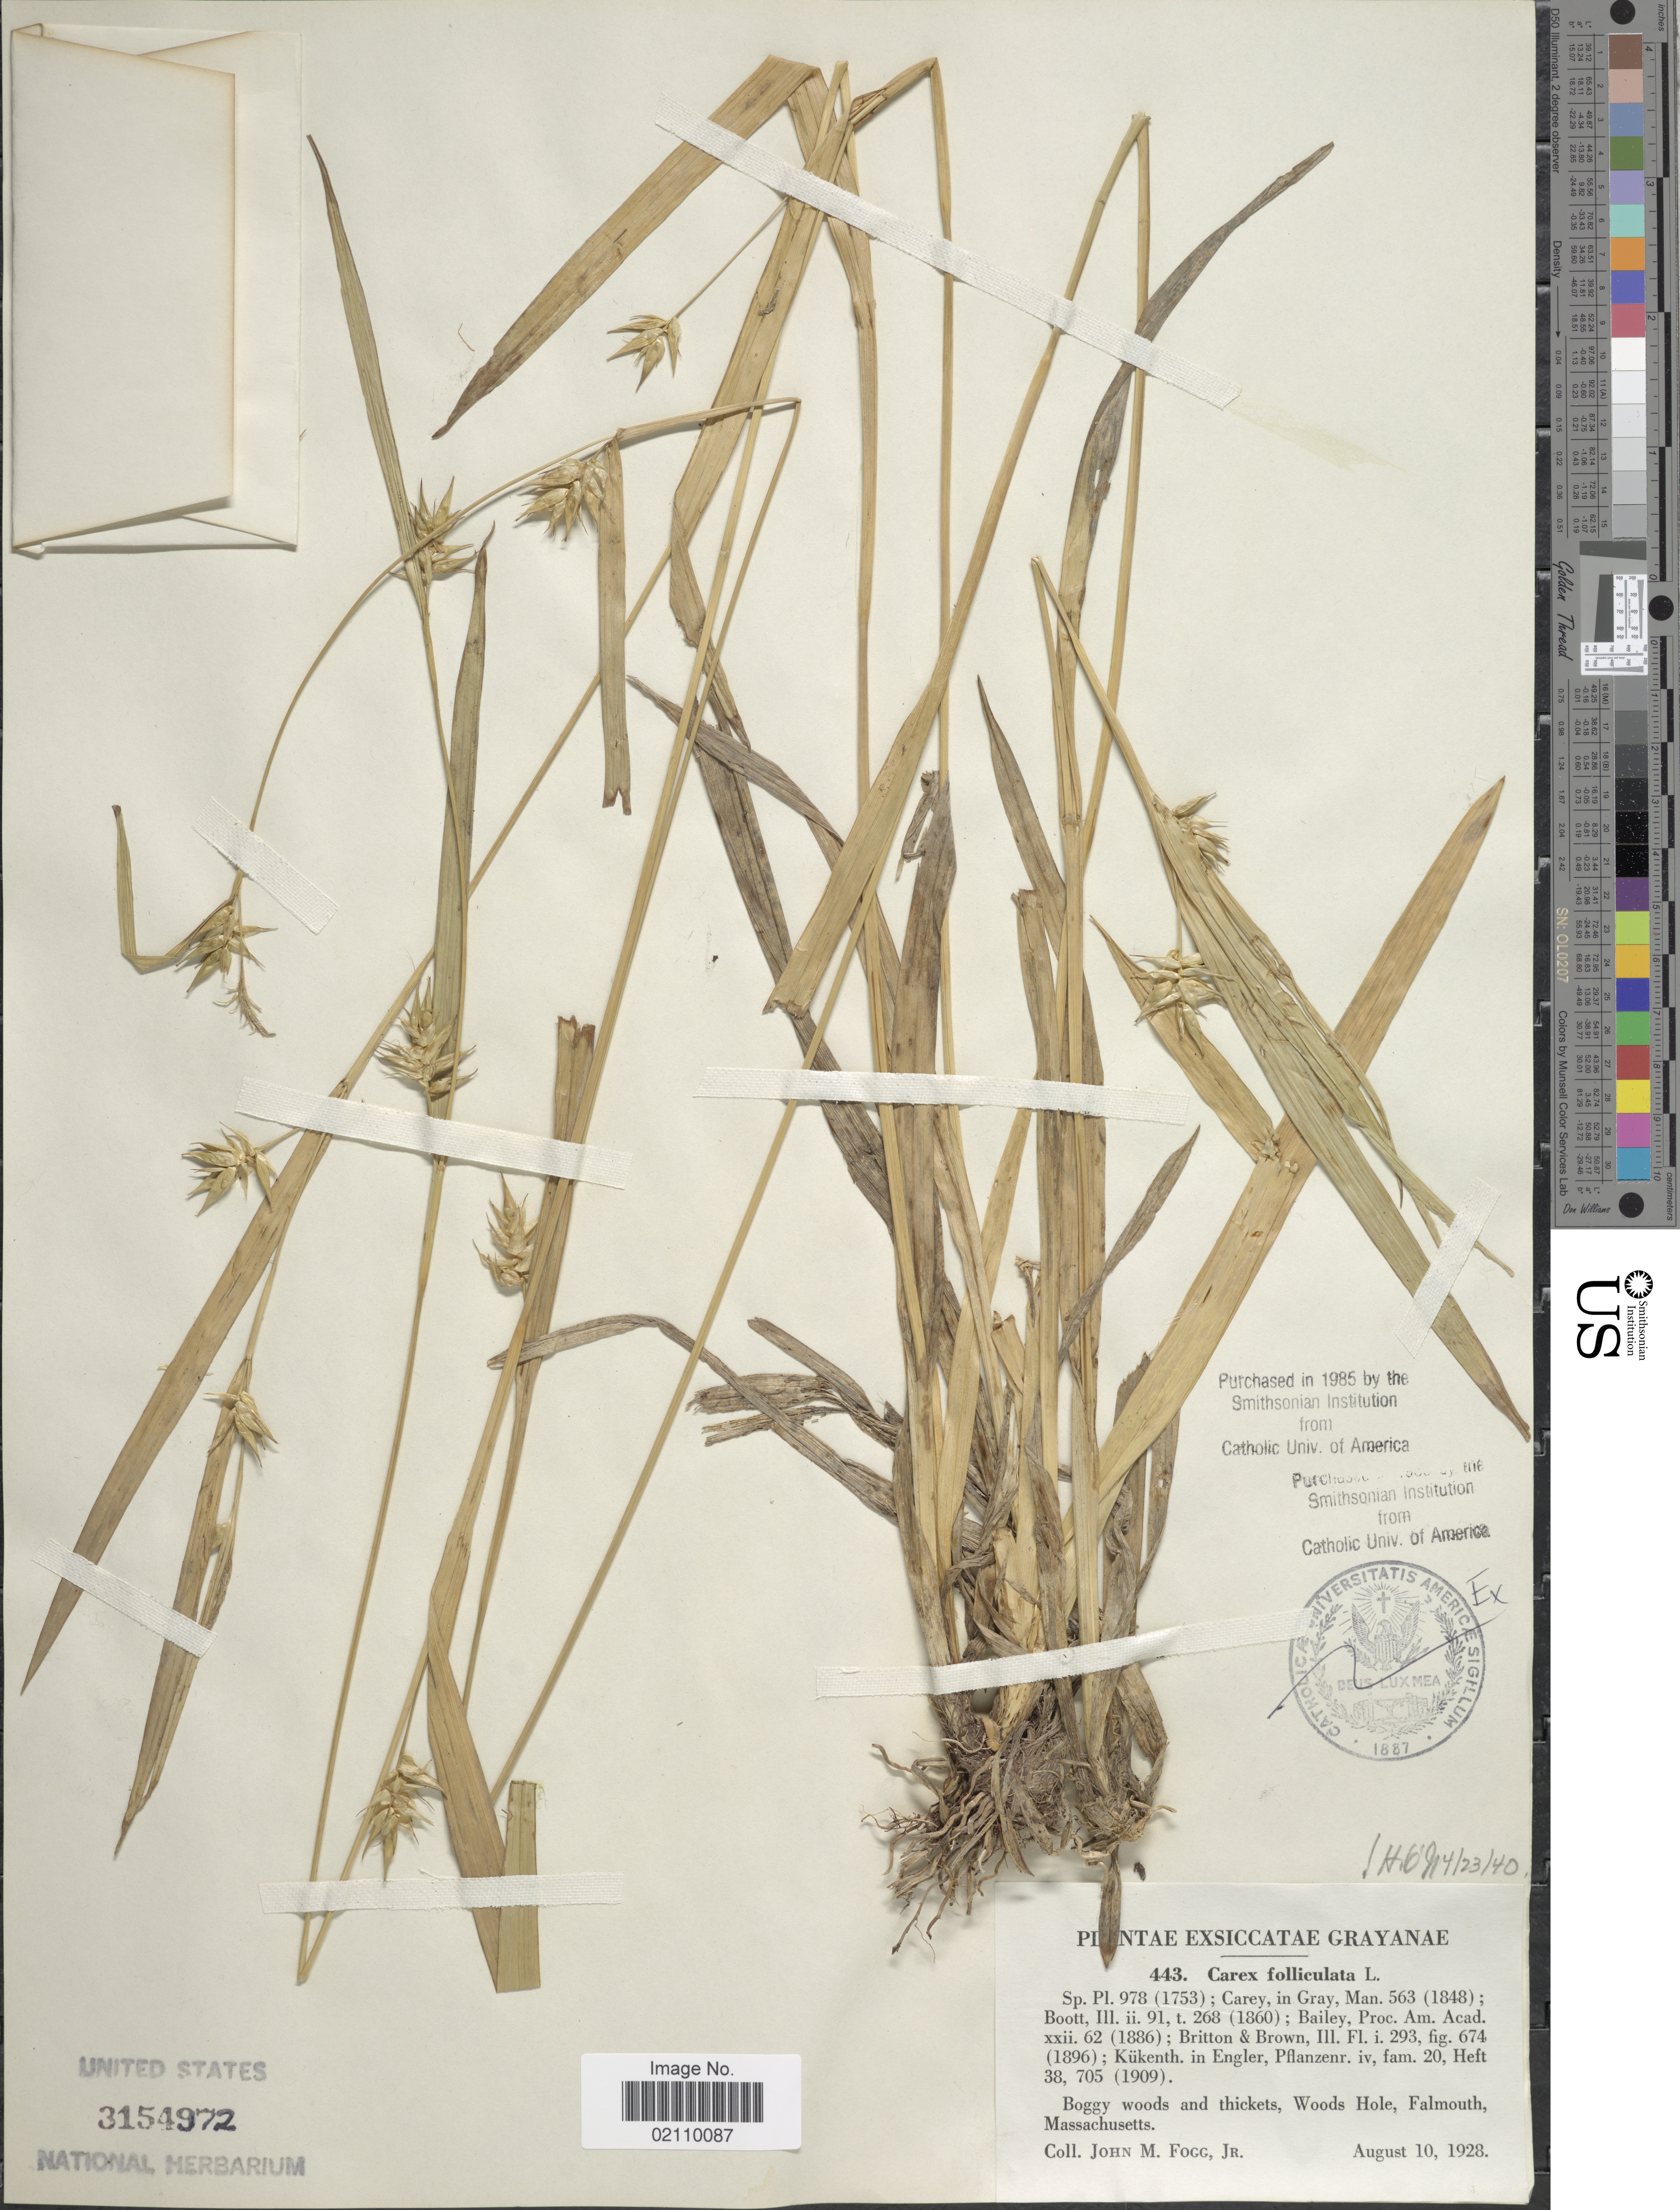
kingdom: Plantae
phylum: Tracheophyta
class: Liliopsida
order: Poales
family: Cyperaceae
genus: Carex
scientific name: Carex folliculata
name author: L.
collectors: J. Fogg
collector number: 443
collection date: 1928-08-10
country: United States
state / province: Massachusetts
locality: Exsiccatae Grayanae, boggy woods and thickets, Woods Hole, Falmouth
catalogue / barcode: US 3154972